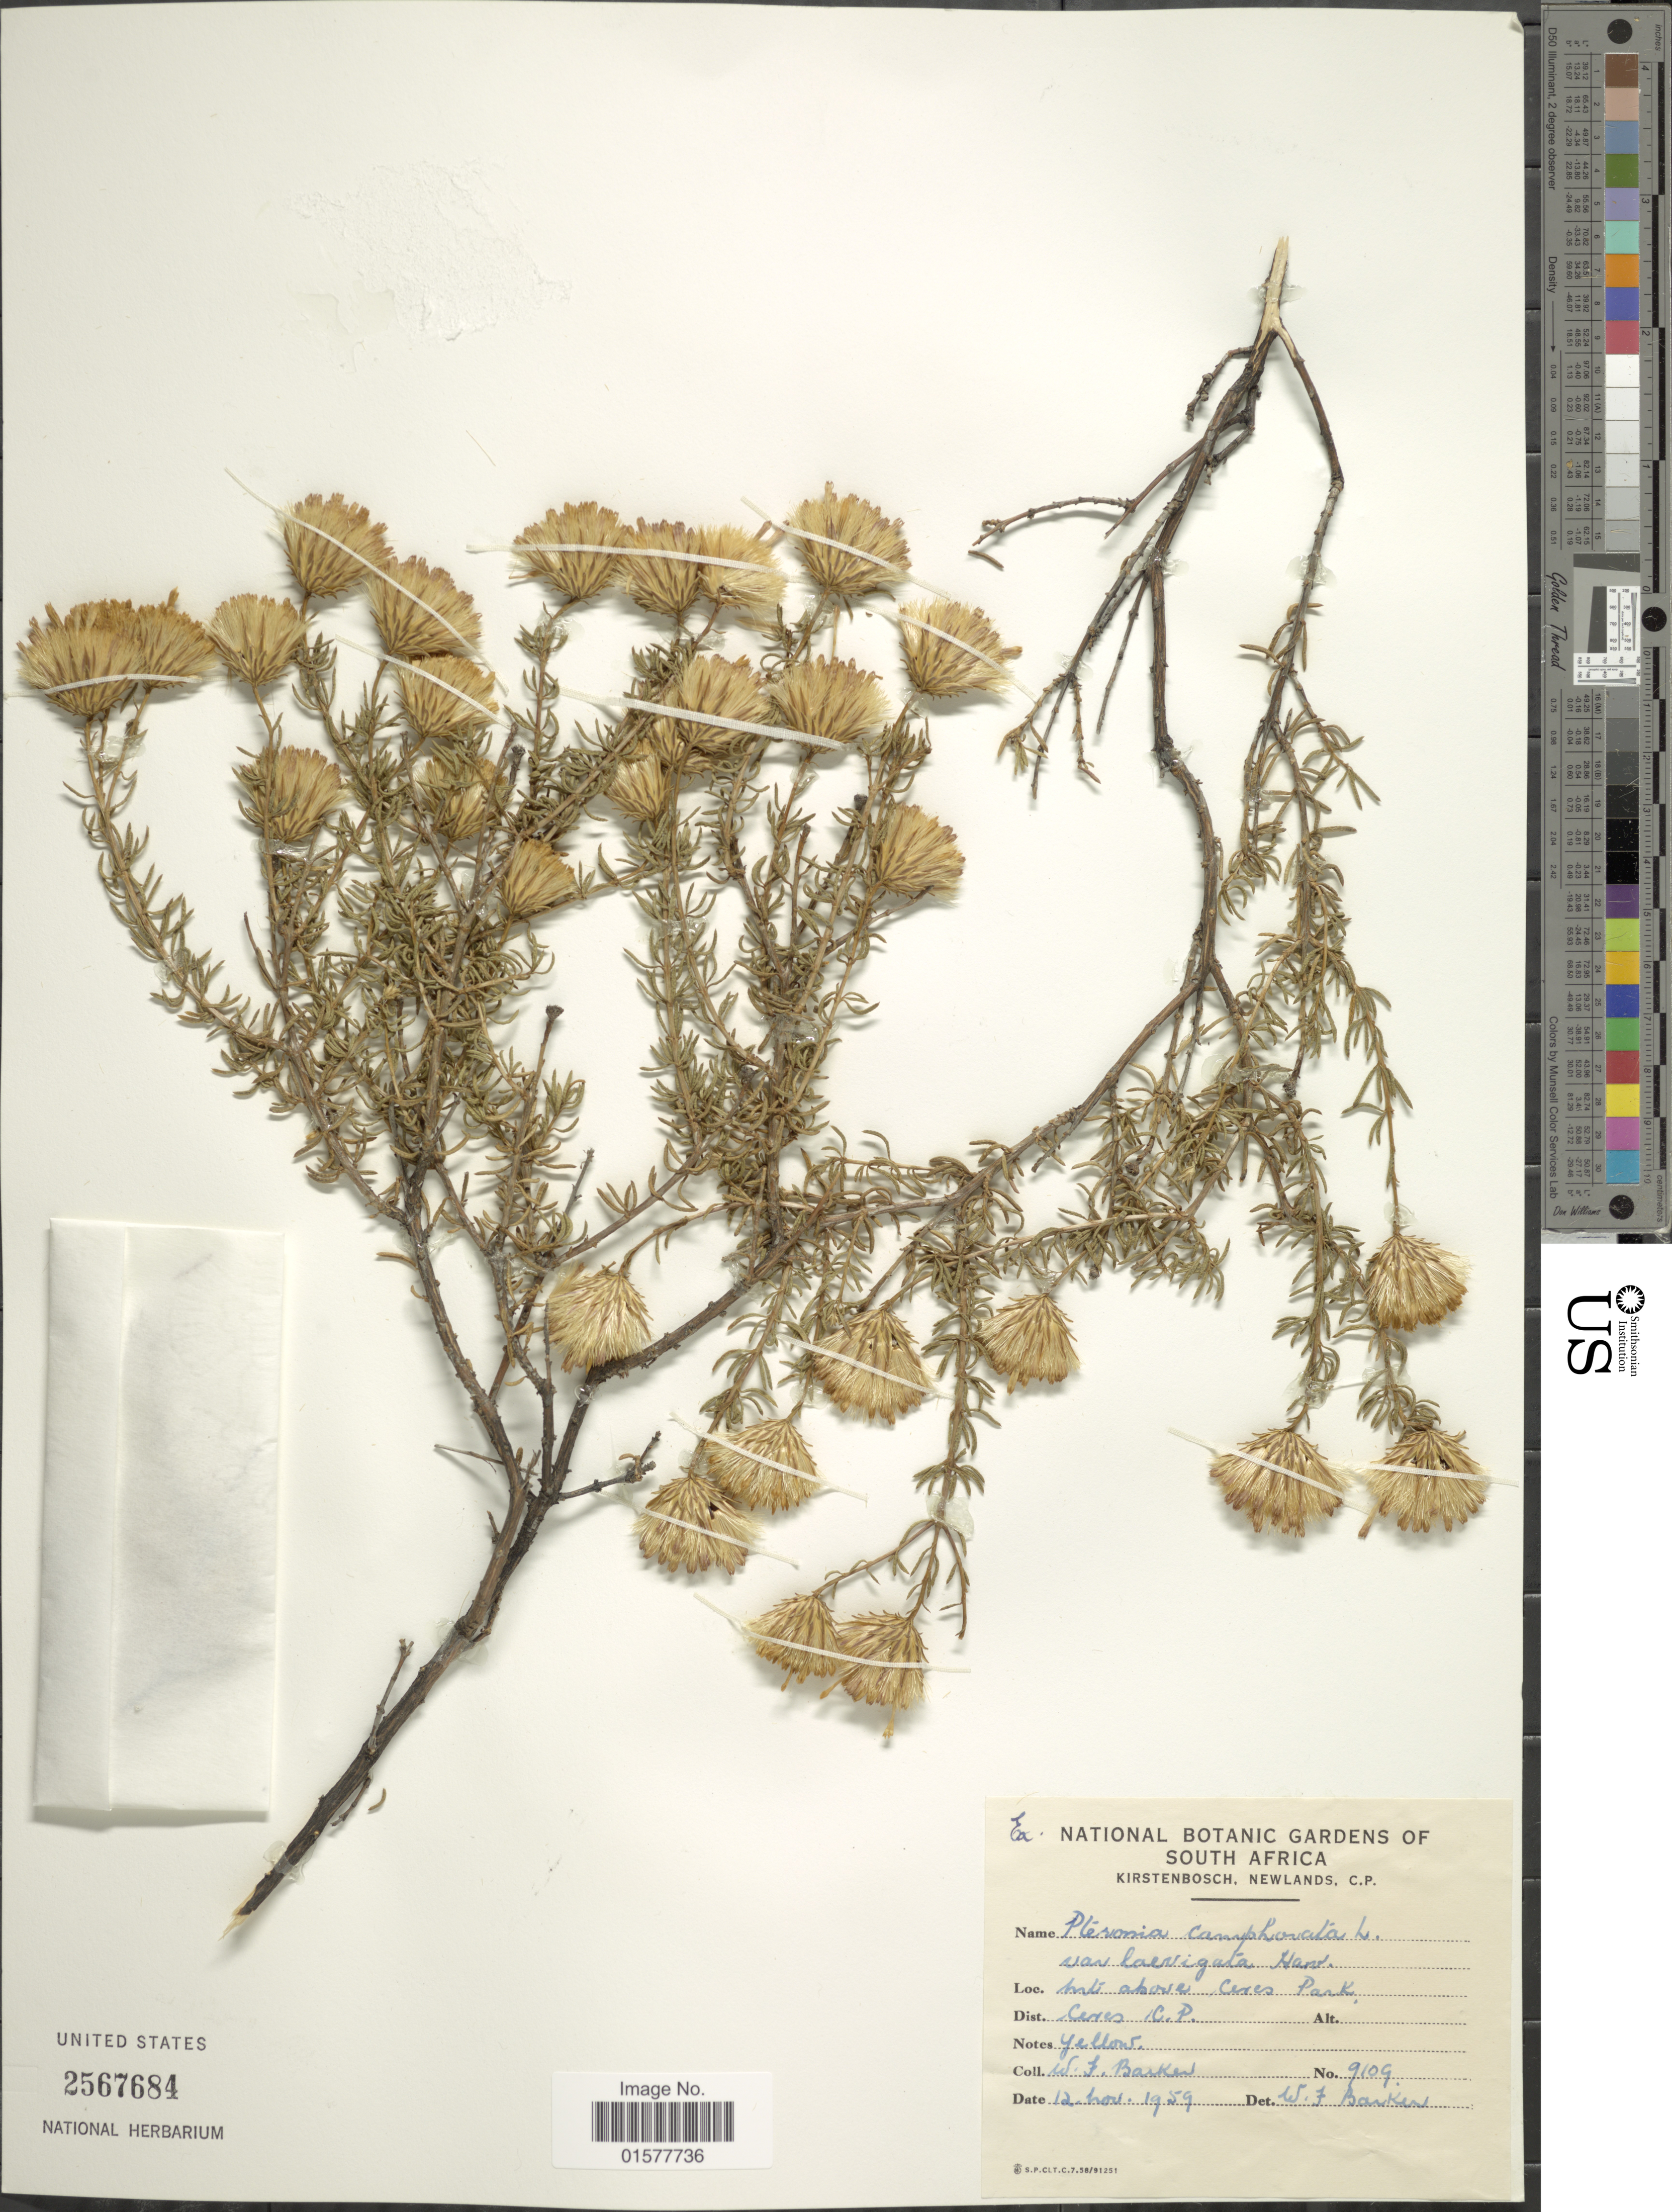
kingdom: Plantae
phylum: Tracheophyta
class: Magnoliopsida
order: Asterales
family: Asteraceae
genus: Pteronia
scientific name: Pteronia camphorata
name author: (L.) L.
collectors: W. F. Barker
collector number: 91909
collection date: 1959-11-12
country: South Africa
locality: Mts. above Ceres Park, Dist. Ceres Ck. P.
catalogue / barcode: US 2567684